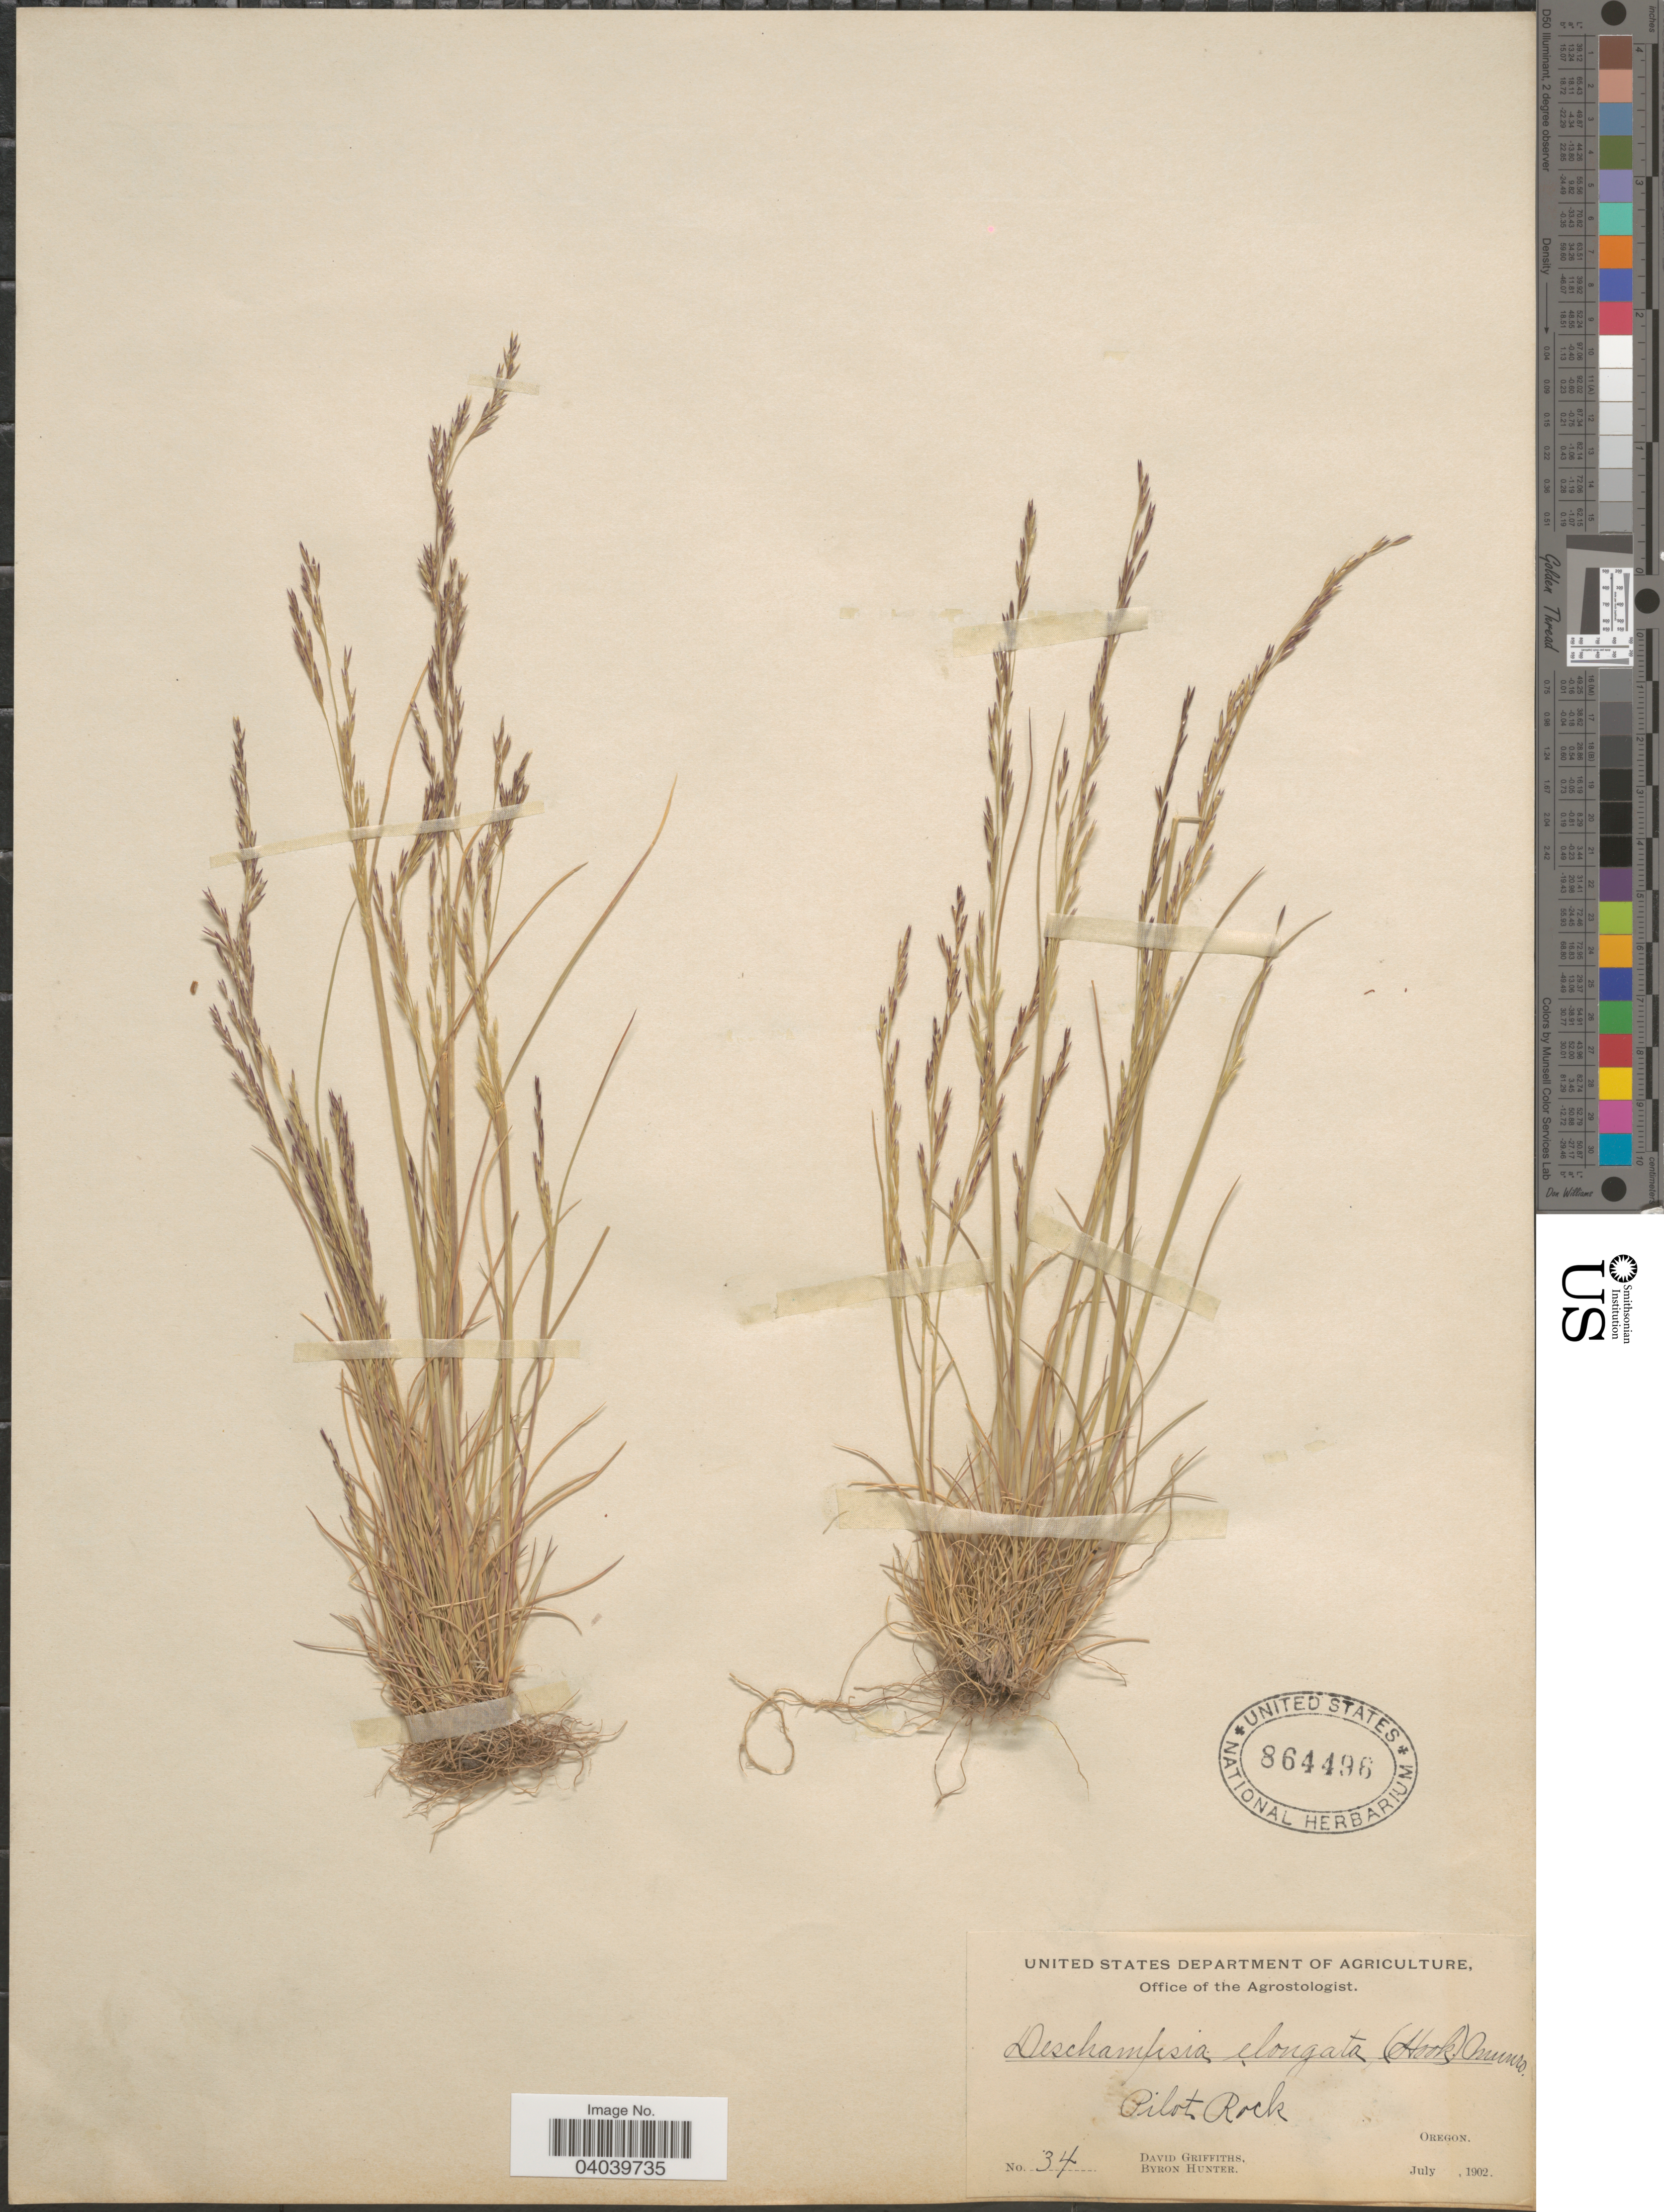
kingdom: Plantae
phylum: Tracheophyta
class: Liliopsida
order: Poales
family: Poaceae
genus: Deschampsia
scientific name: Deschampsia elongata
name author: (Hook.) Munro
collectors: D. Griffiths & B. Hunter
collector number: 34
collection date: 1902-07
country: United States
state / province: Oregon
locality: Pilot Rock.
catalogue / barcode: US 864496